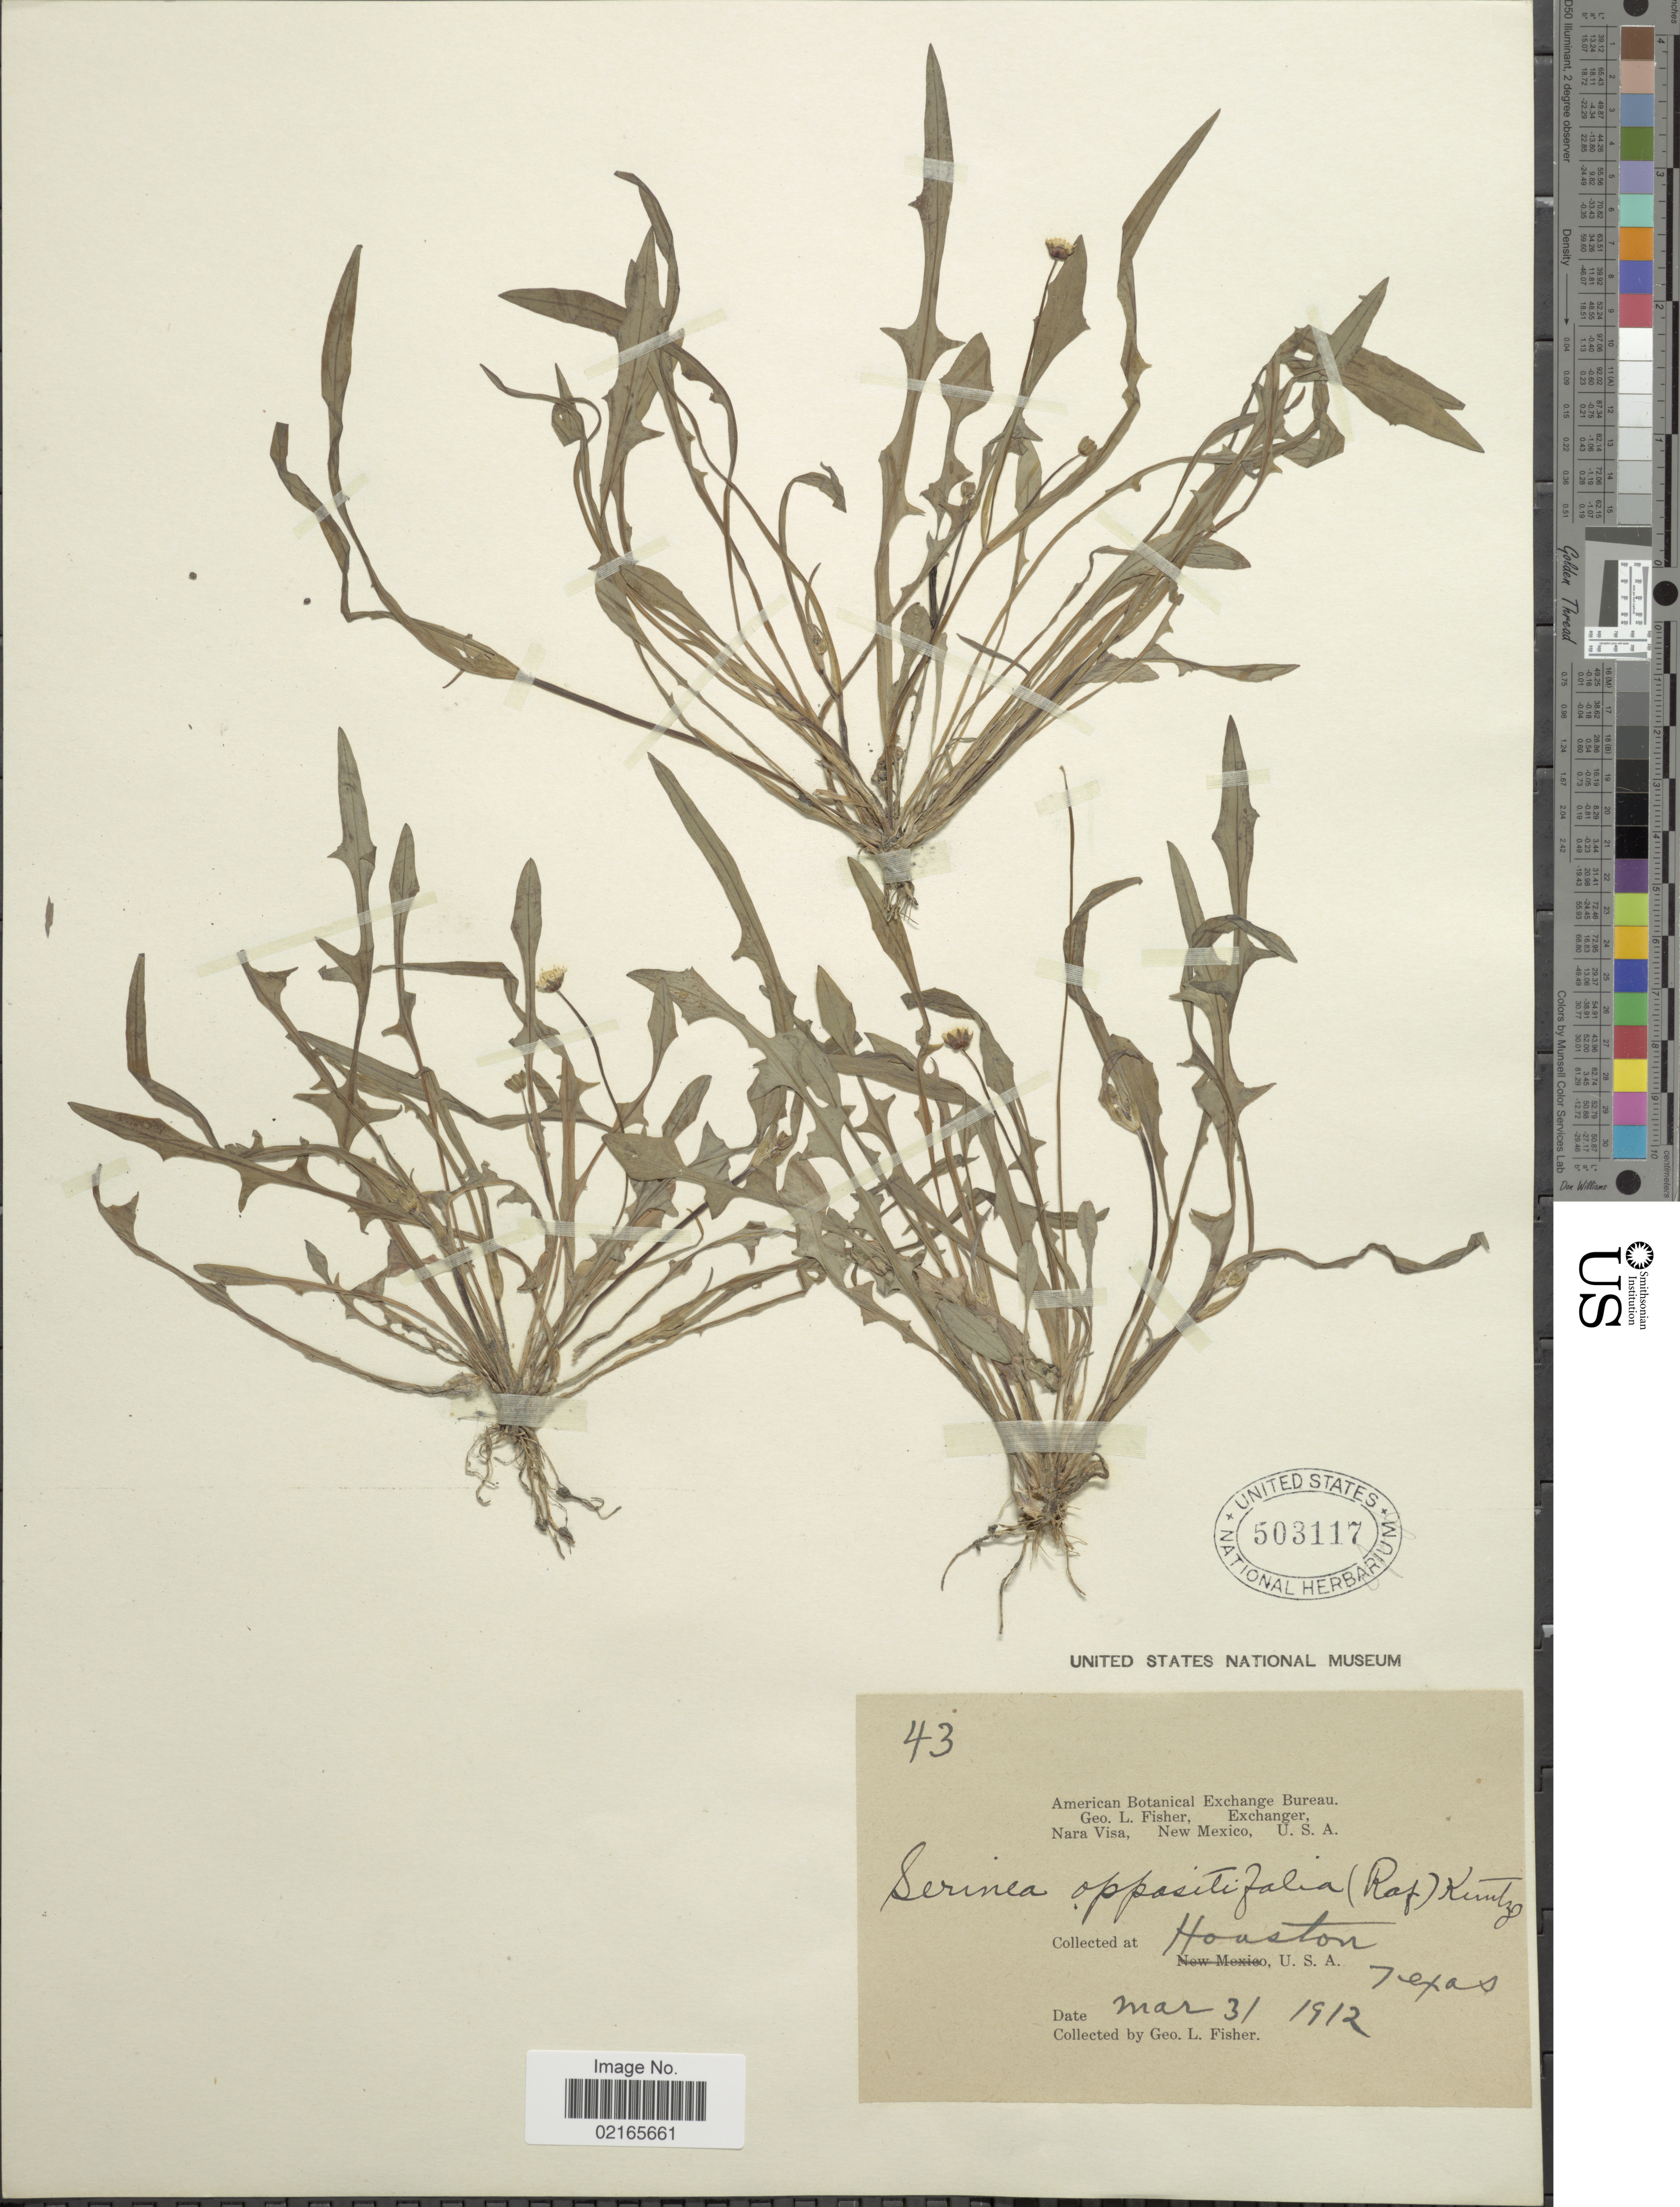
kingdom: Plantae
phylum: Tracheophyta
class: Magnoliopsida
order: Asterales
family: Asteraceae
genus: Krigia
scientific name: Krigia oppositifolia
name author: Raf.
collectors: G. L. Fisher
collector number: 43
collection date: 1912-03-31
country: United States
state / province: Texas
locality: Houston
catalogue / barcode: US 503117